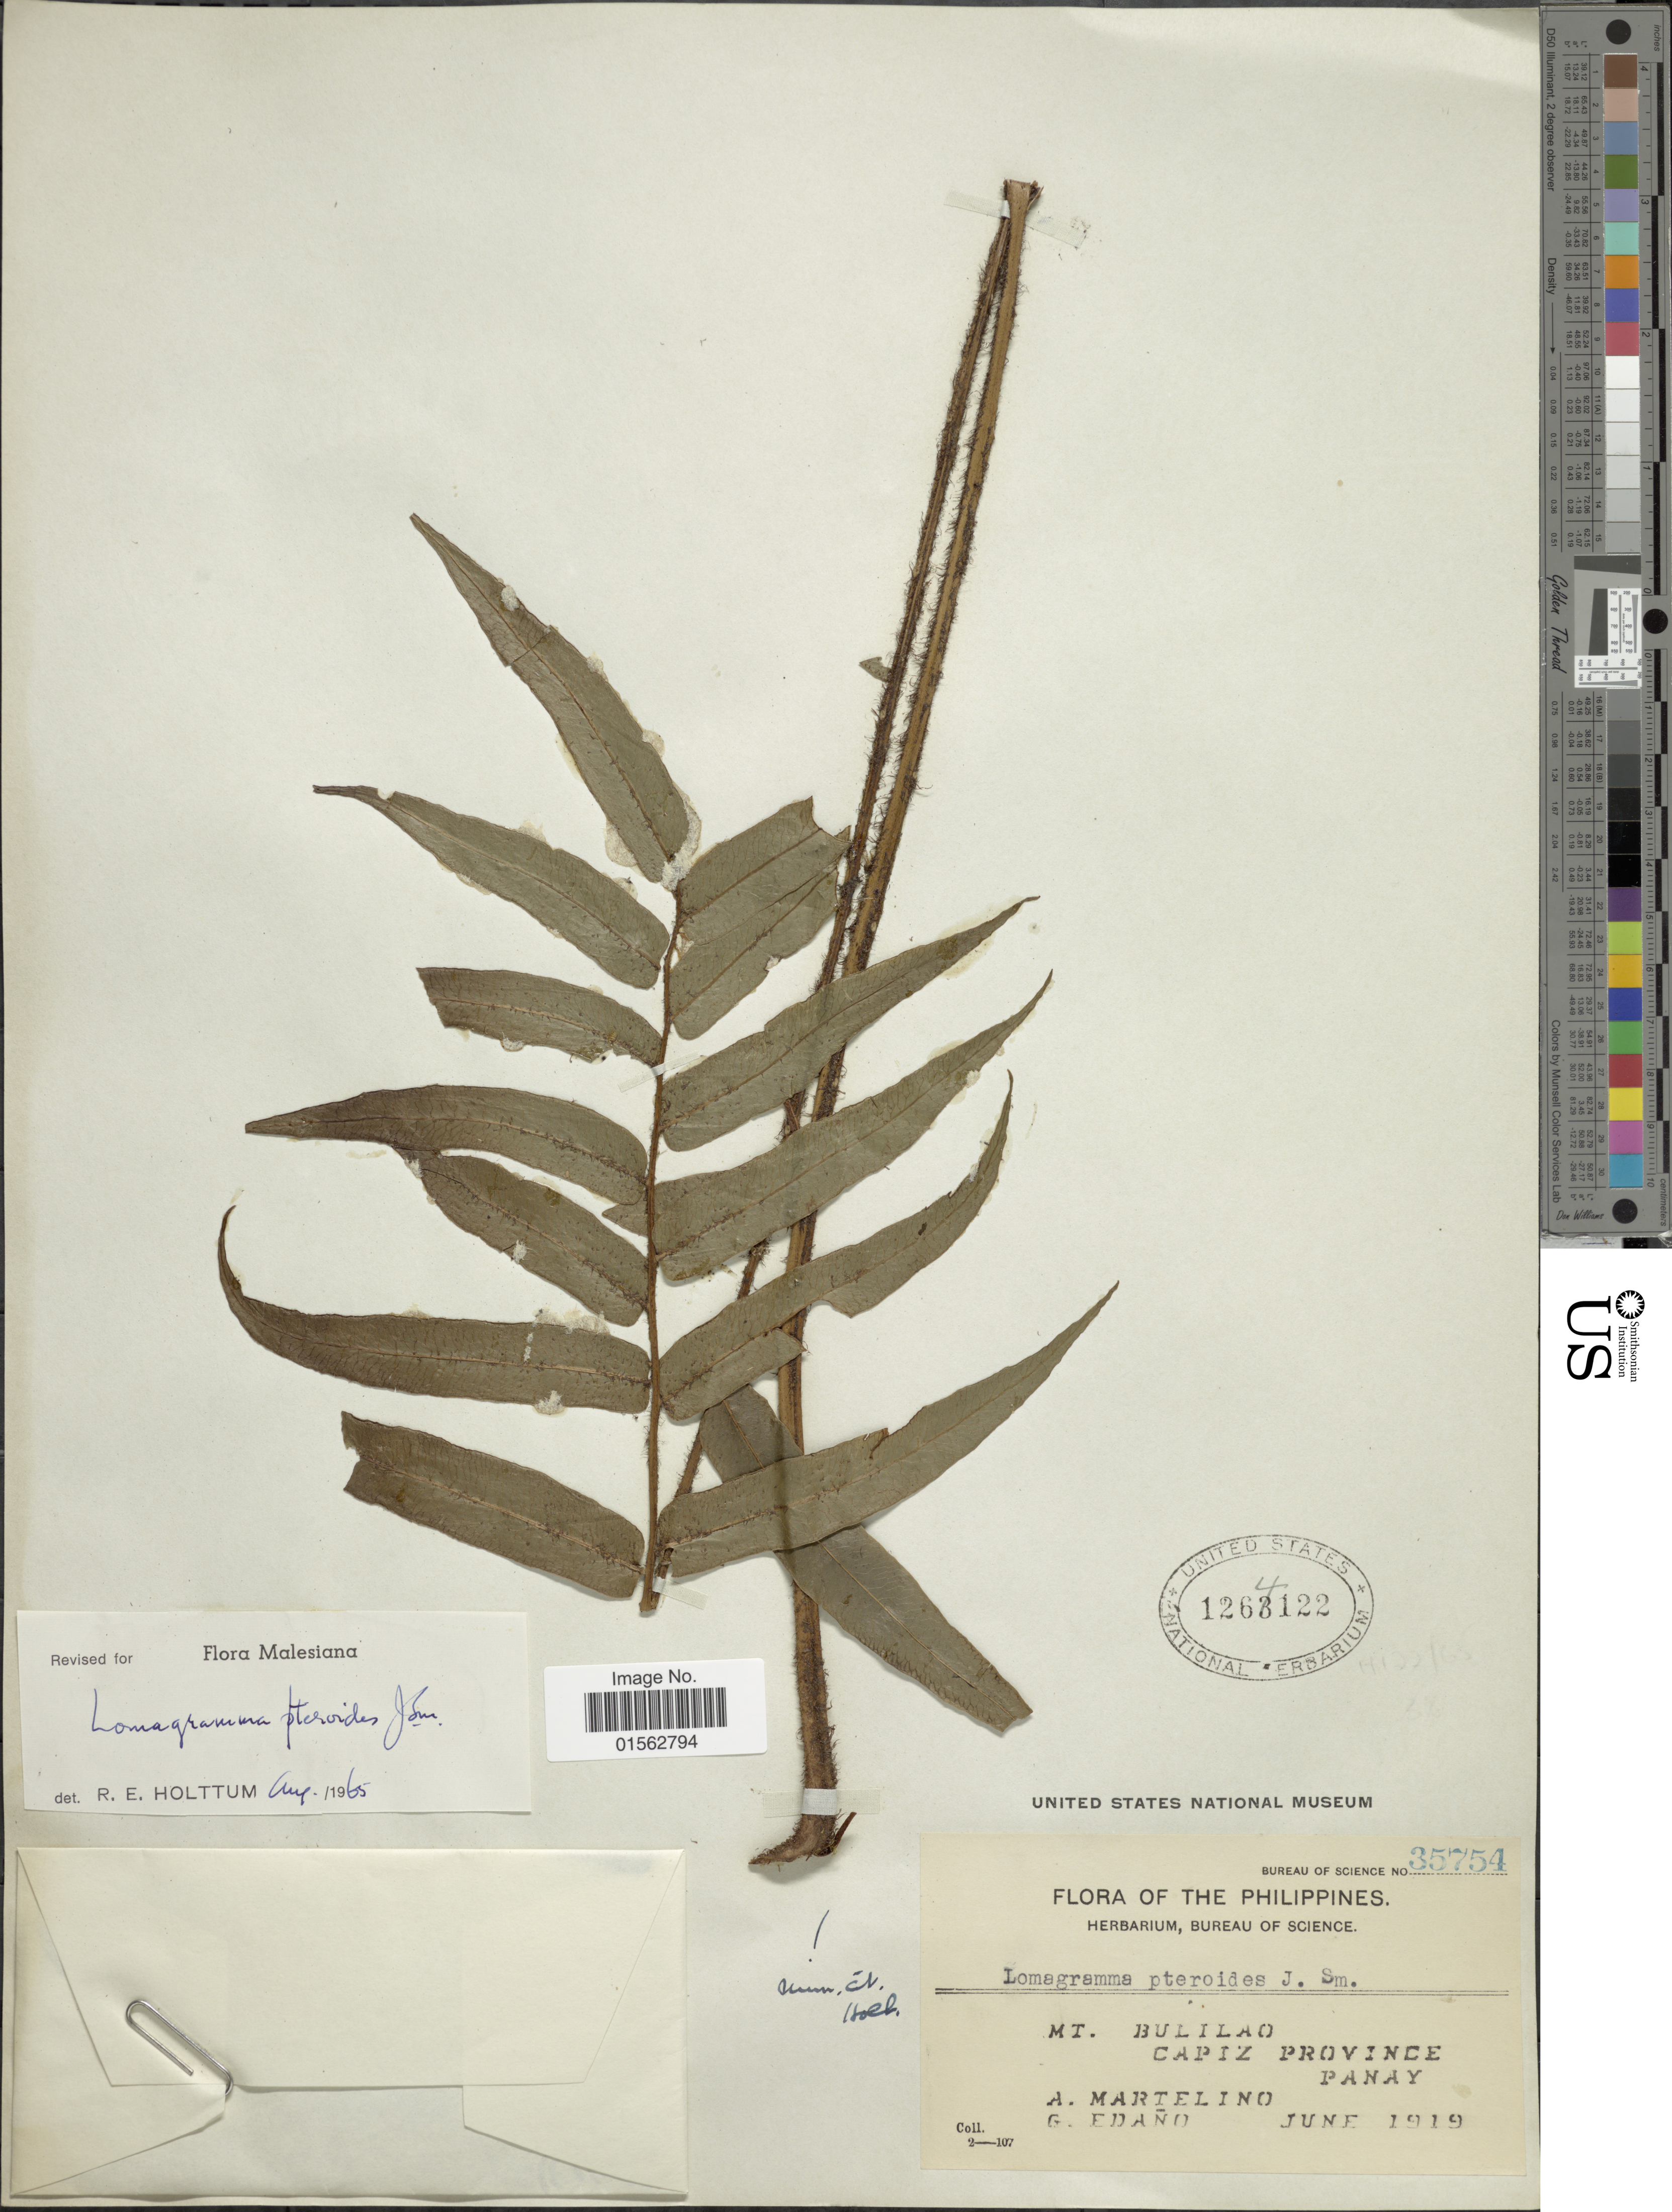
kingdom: Plantae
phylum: Tracheophyta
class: Polypodiopsida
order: Polypodiales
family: Dryopteridaceae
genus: Lomagramma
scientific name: Lomagramma pteroides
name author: J. Sm.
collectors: A. Martelino & G. Edaño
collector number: Bureau of Science 35754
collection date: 1919-06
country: Philippines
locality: Philippines, Mt. Bulilao, Capiz Province Panay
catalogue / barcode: US 1264122